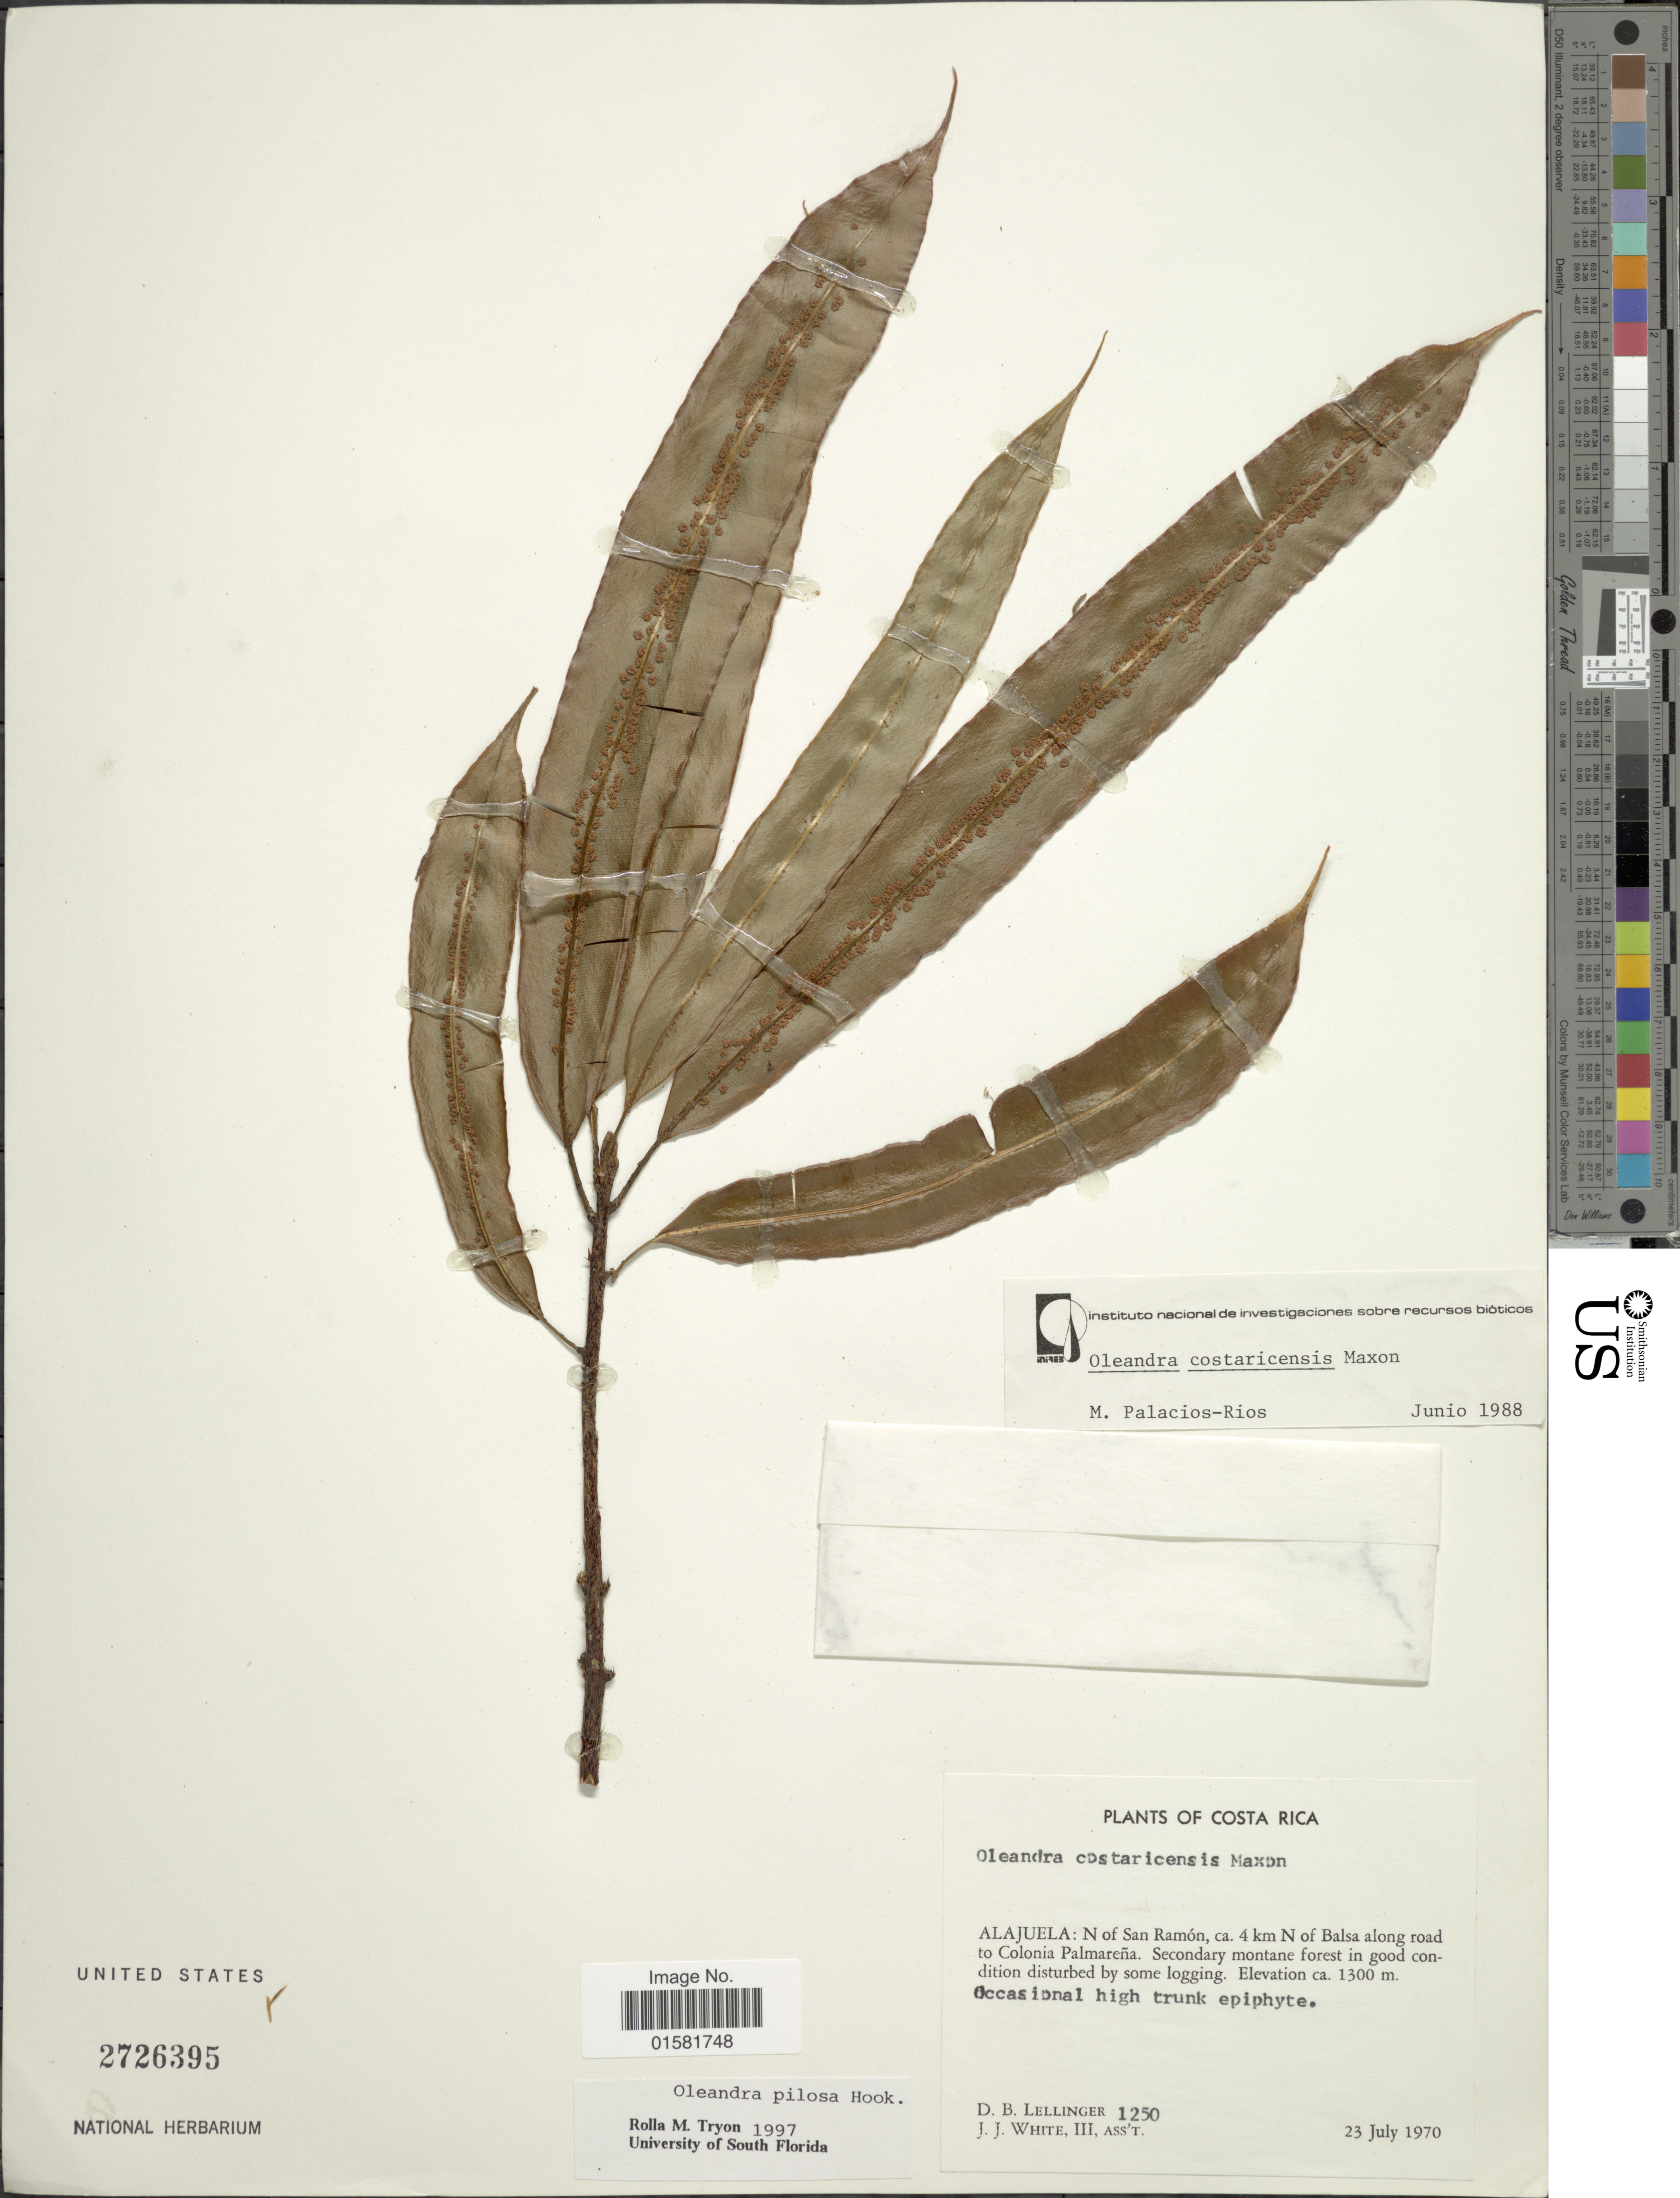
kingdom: Plantae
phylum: Tracheophyta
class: Polypodiopsida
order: Polypodiales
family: Oleandraceae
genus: Oleandra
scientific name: Oleandra pilosa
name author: Hook.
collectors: D. B. Lellinger & J. J. White III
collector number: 1250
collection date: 1970-07-23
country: Costa Rica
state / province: Alajuela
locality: Costa Rica/ Alajuela: N. of San Ramon, ca. 4 km N of Balsa along road to Colonia Palmareña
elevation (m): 1300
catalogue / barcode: US 2726395